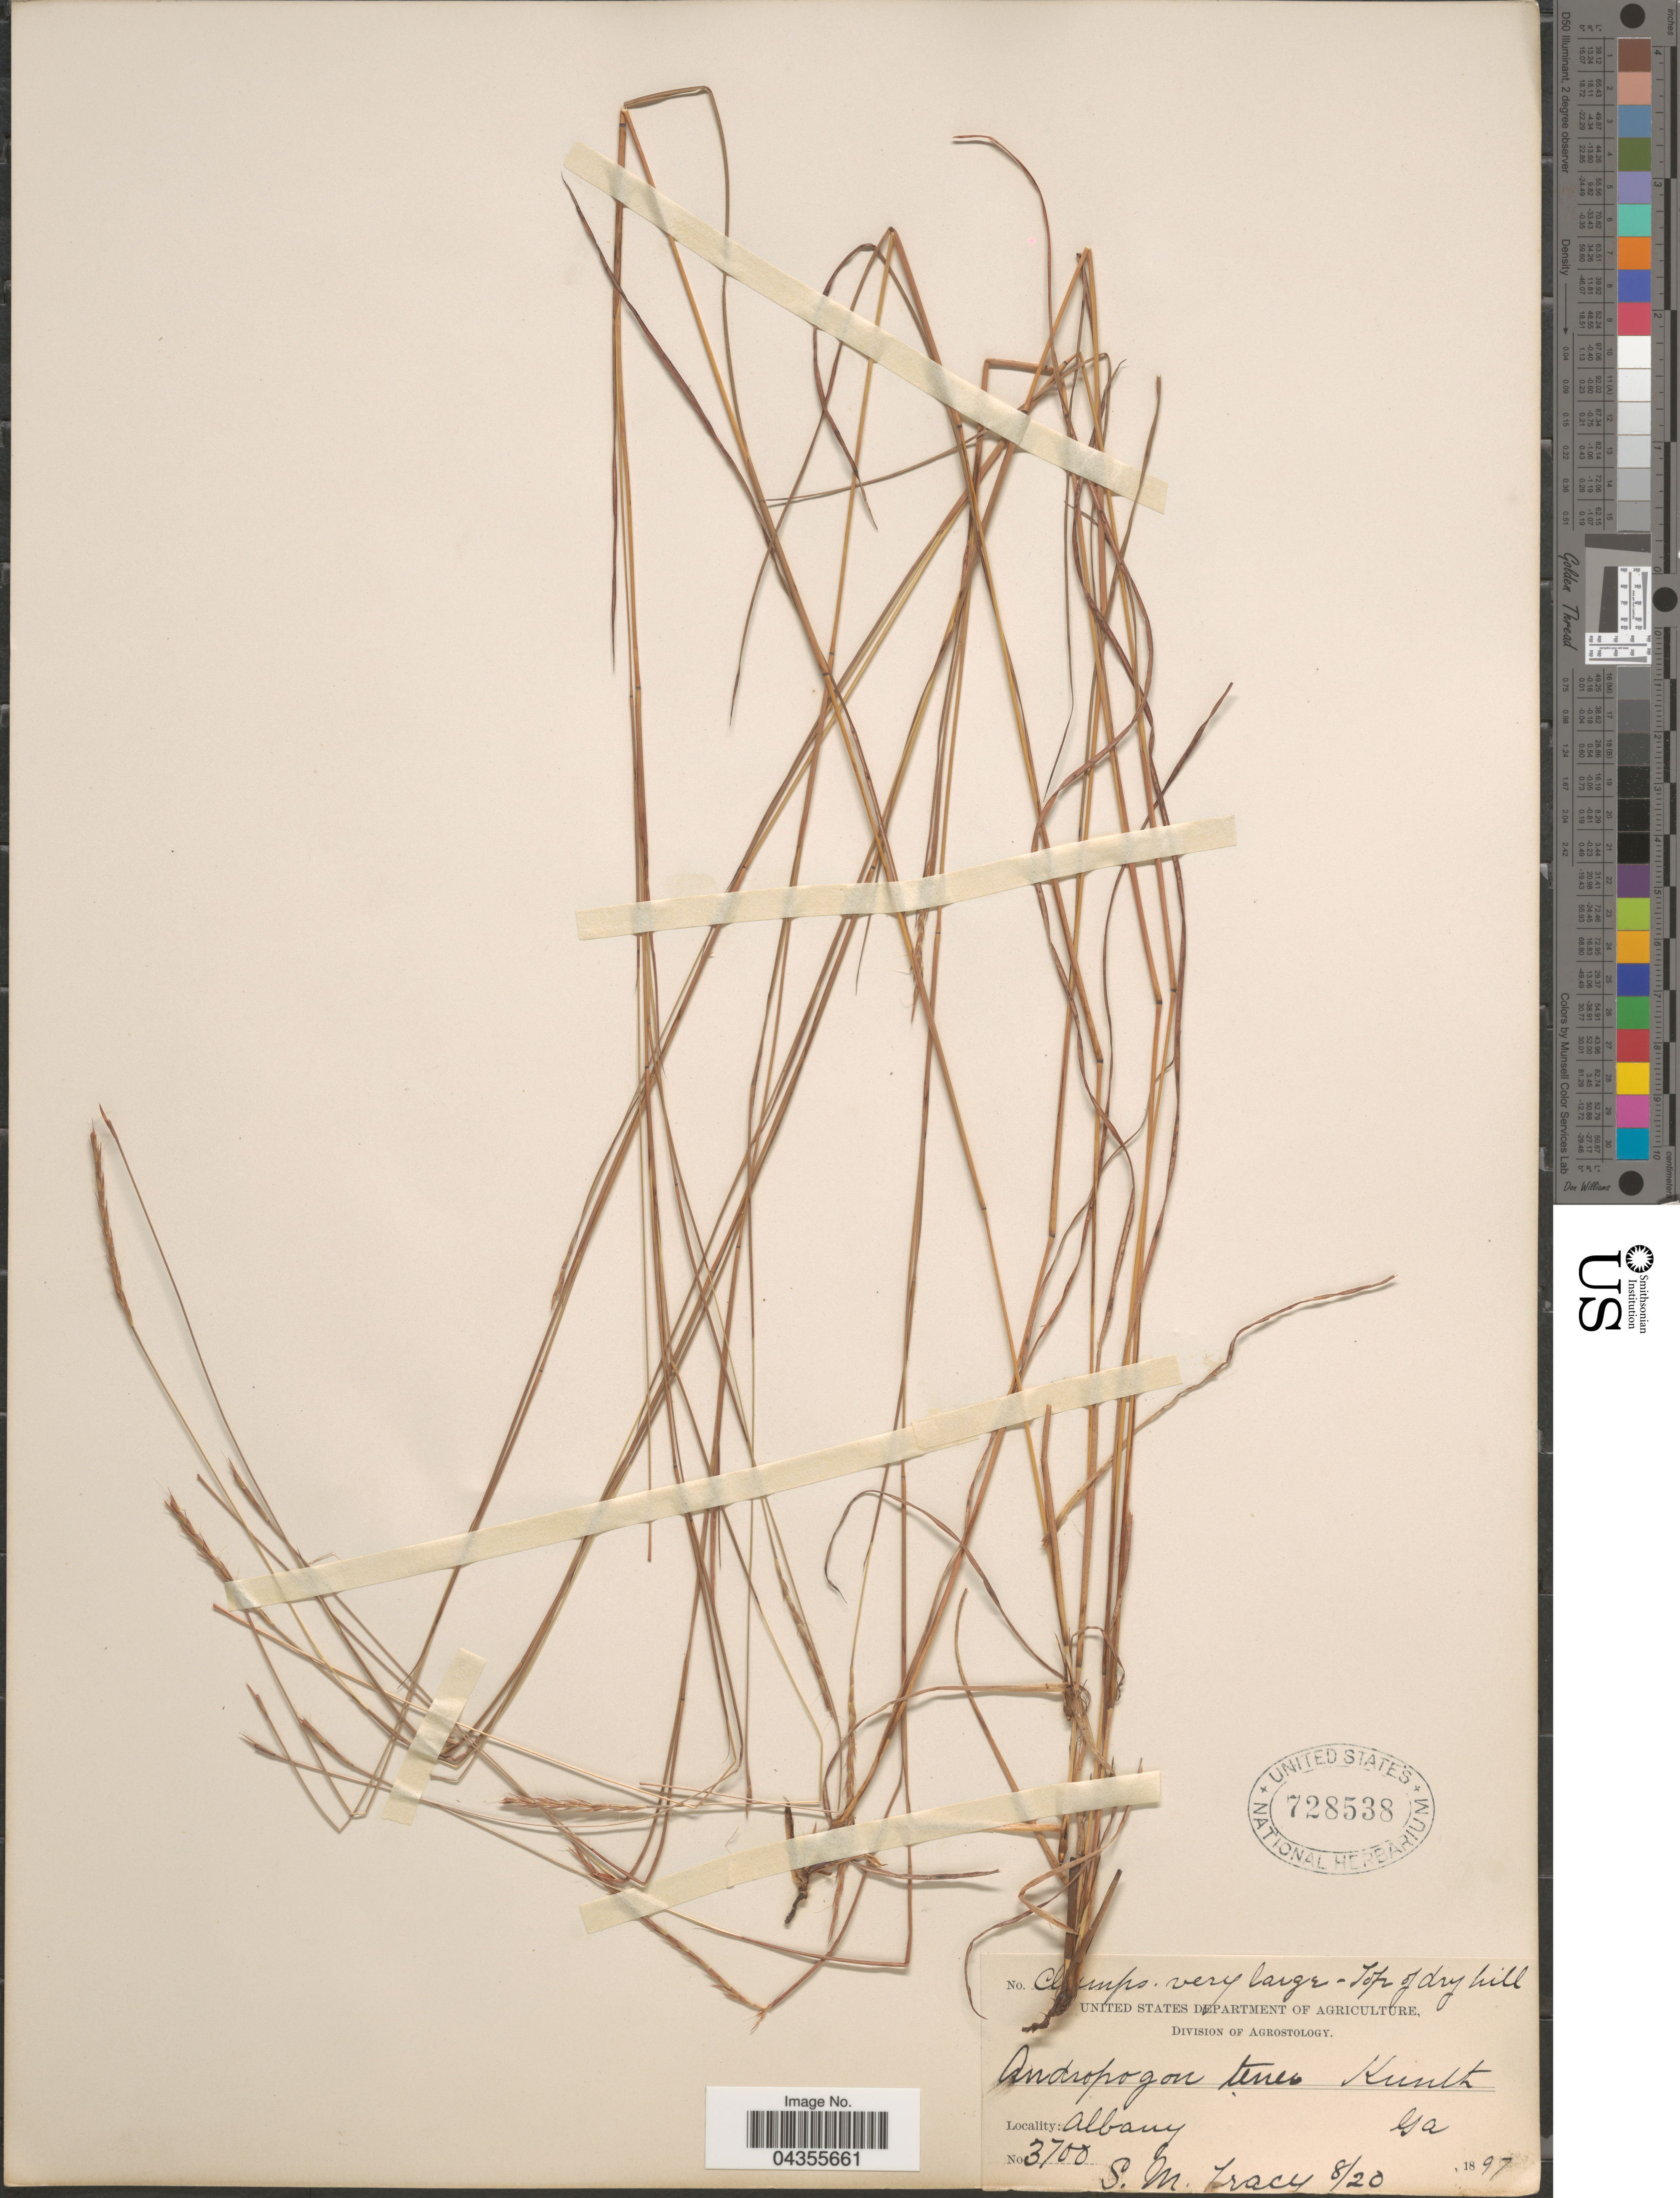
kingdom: Plantae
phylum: Tracheophyta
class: Liliopsida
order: Poales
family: Poaceae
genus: Schizachyrium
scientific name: Schizachyrium tenerum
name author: Nees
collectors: S. M. Tracy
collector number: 3700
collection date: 1897-08-20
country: United States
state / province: Georgia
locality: Albany.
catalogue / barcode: US 728538